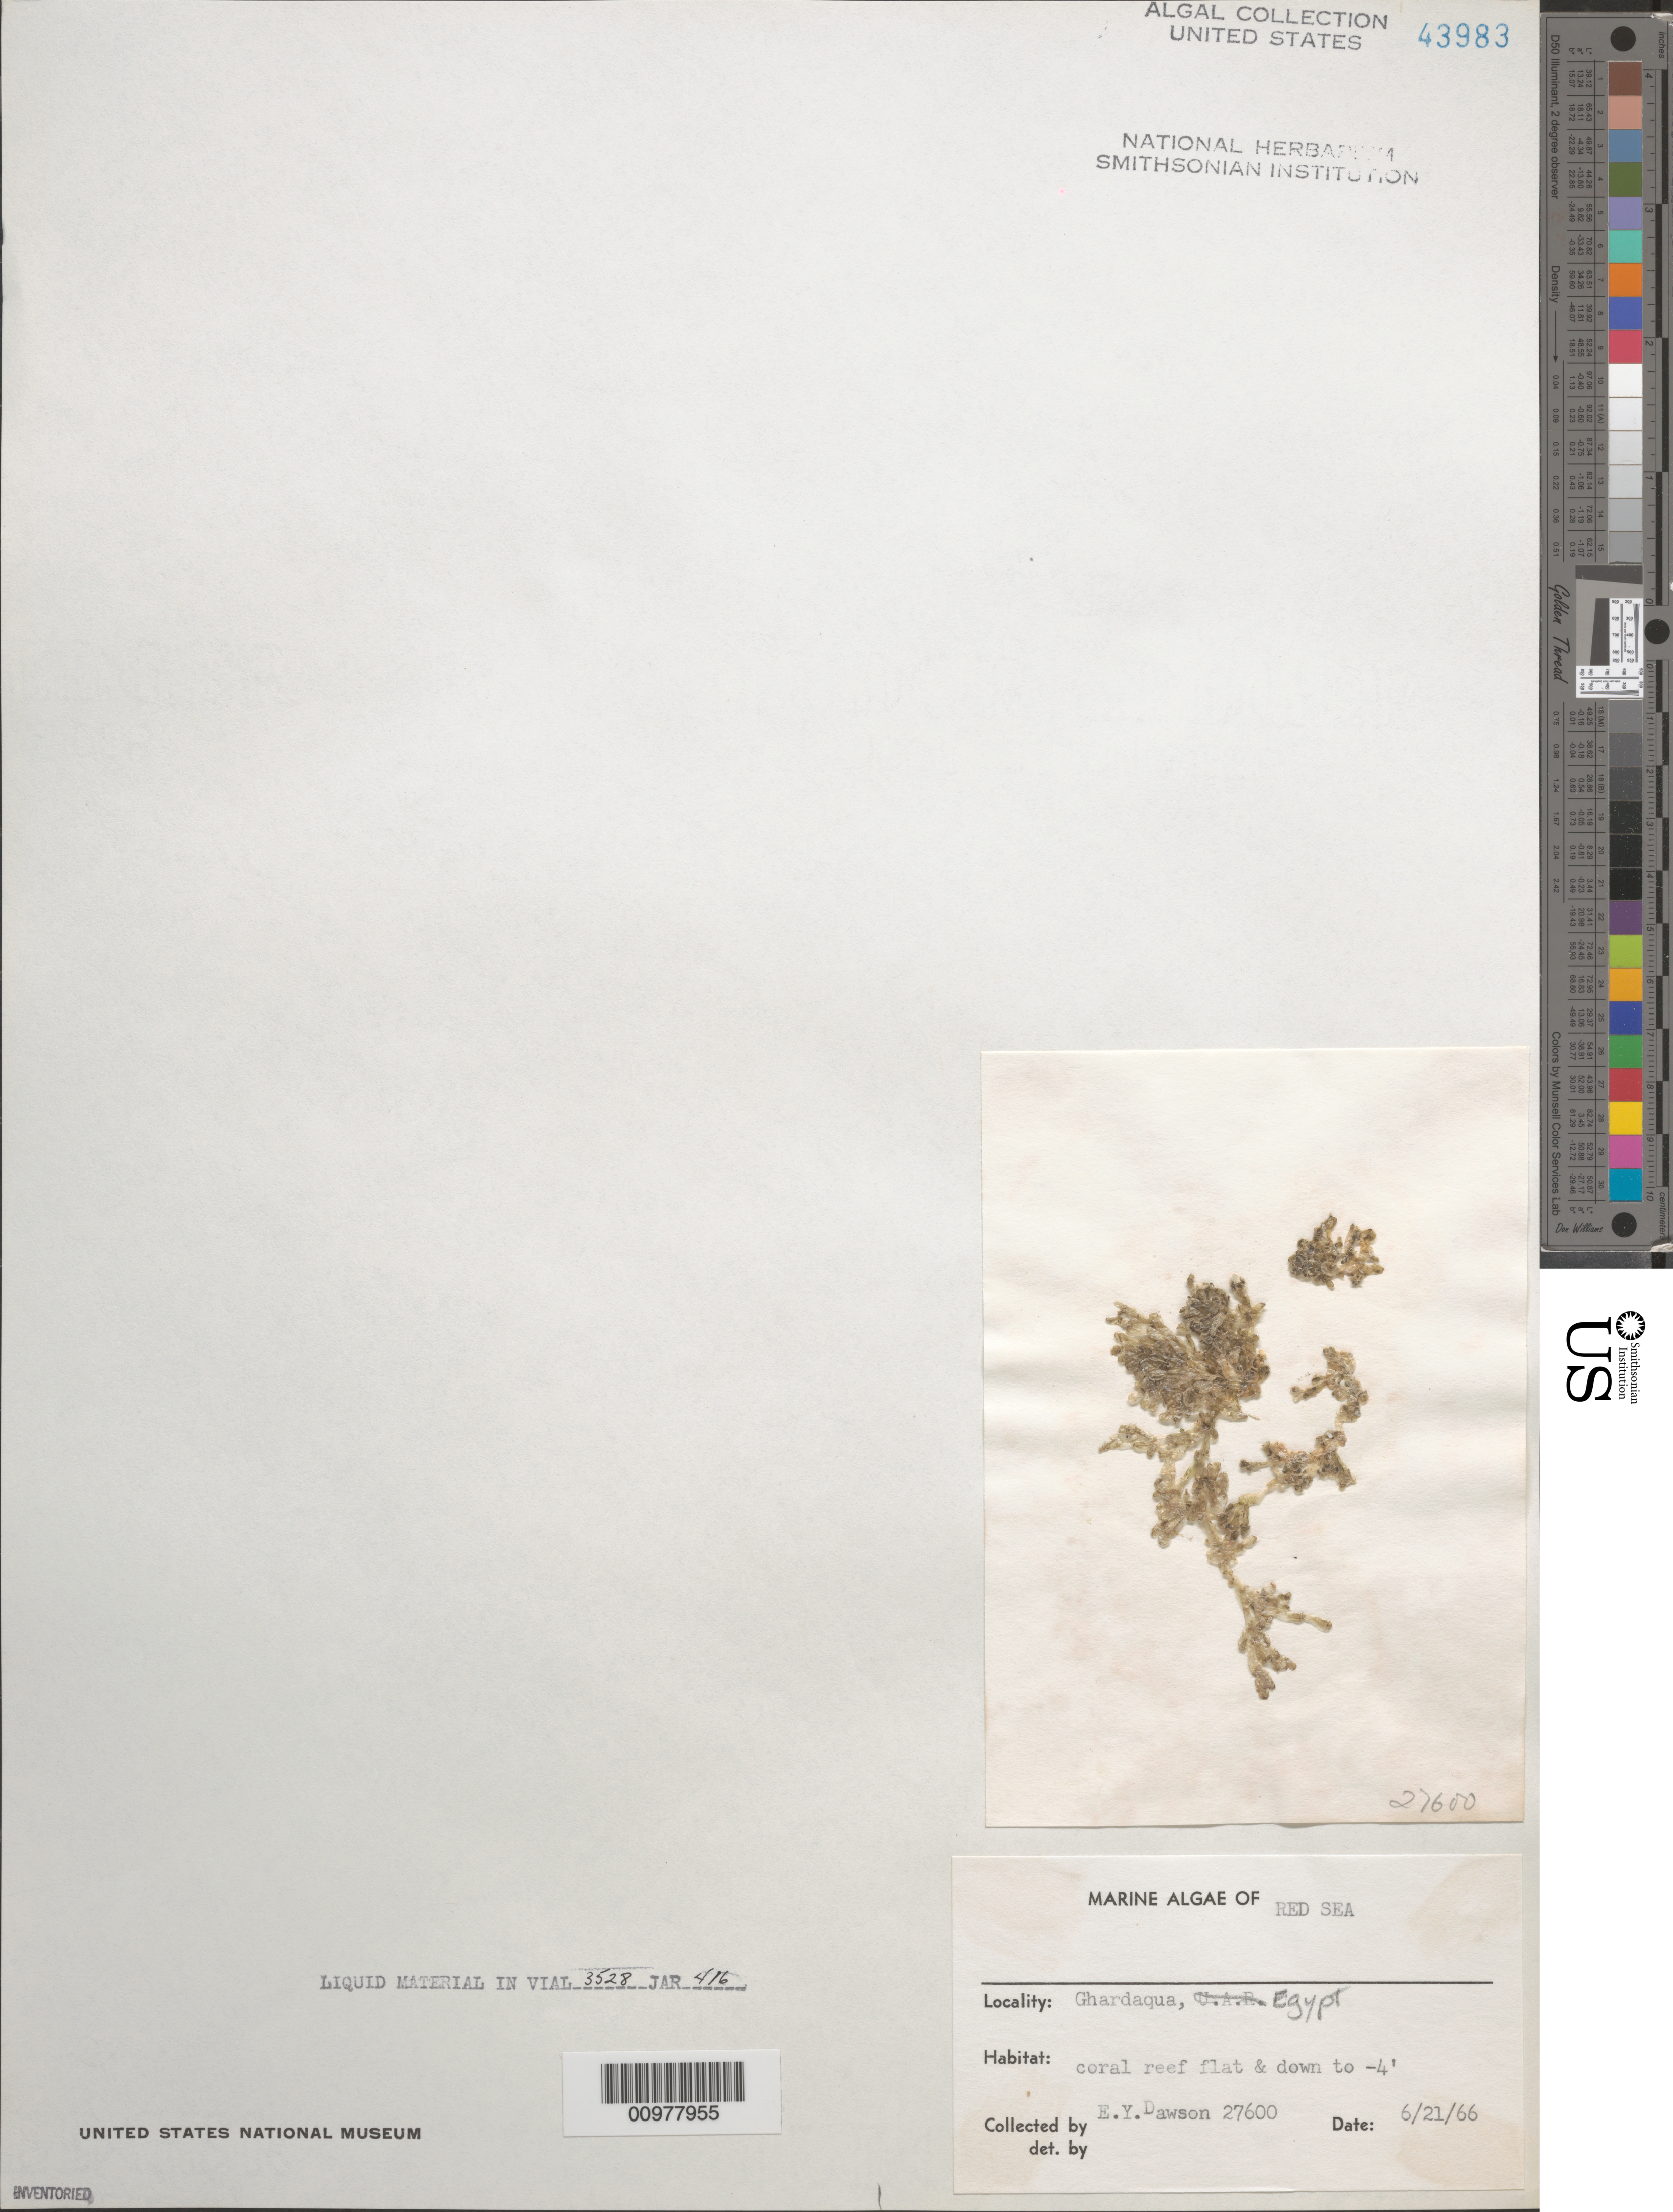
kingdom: Plantae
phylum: Chlorophyta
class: Ulvophyceae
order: Siphonocladales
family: Valoniaceae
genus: Valonia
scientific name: Valonia sp.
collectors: E. Y. Dawson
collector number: EYD 27600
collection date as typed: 21 Jun 1966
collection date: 1966-06-21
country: Egypt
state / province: Al Bahr al Ahmar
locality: Ghardaqua, Red Sea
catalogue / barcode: US 43983